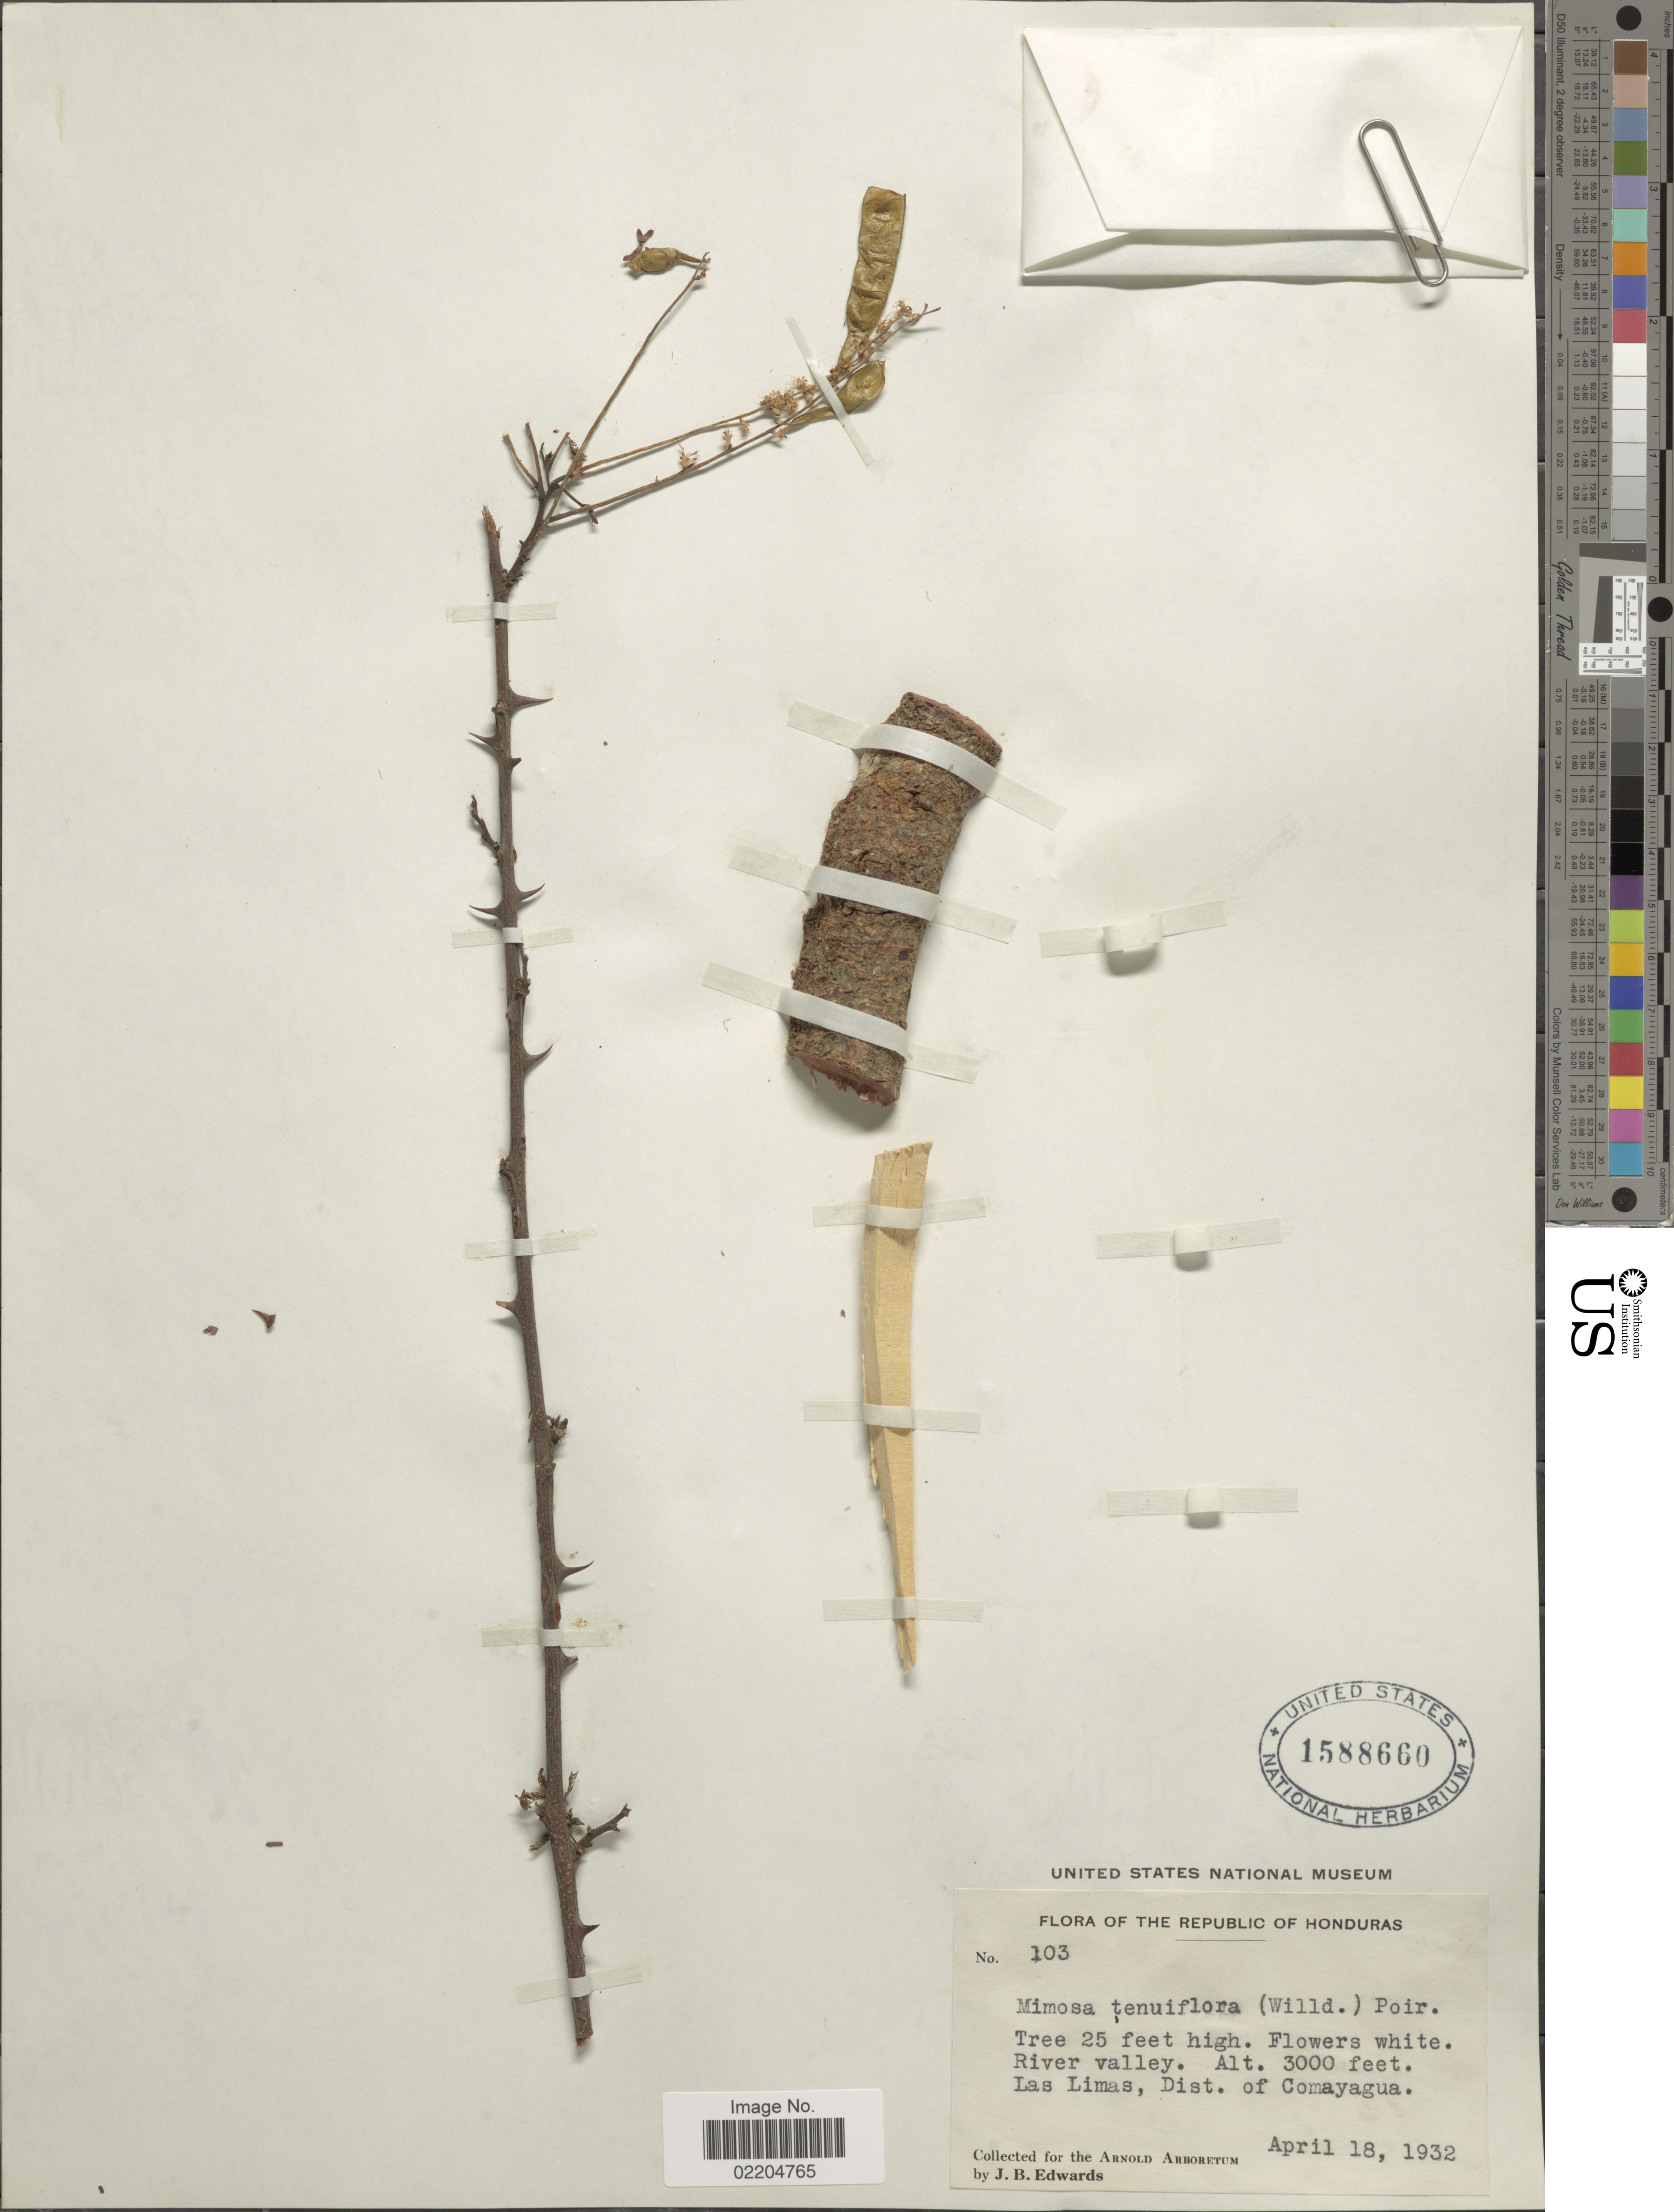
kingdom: Plantae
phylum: Tracheophyta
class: Magnoliopsida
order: Fabales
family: Fabaceae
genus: Mimosa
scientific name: Mimosa tenuiflora Benth., nom. illeg. hom.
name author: Benth.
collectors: J. B. Edwards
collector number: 103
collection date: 1932-04-18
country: Honduras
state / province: Comayagua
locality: River Valley forest, Las Limas, Dept. of Comayagua.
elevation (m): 914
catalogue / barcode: US 1588660